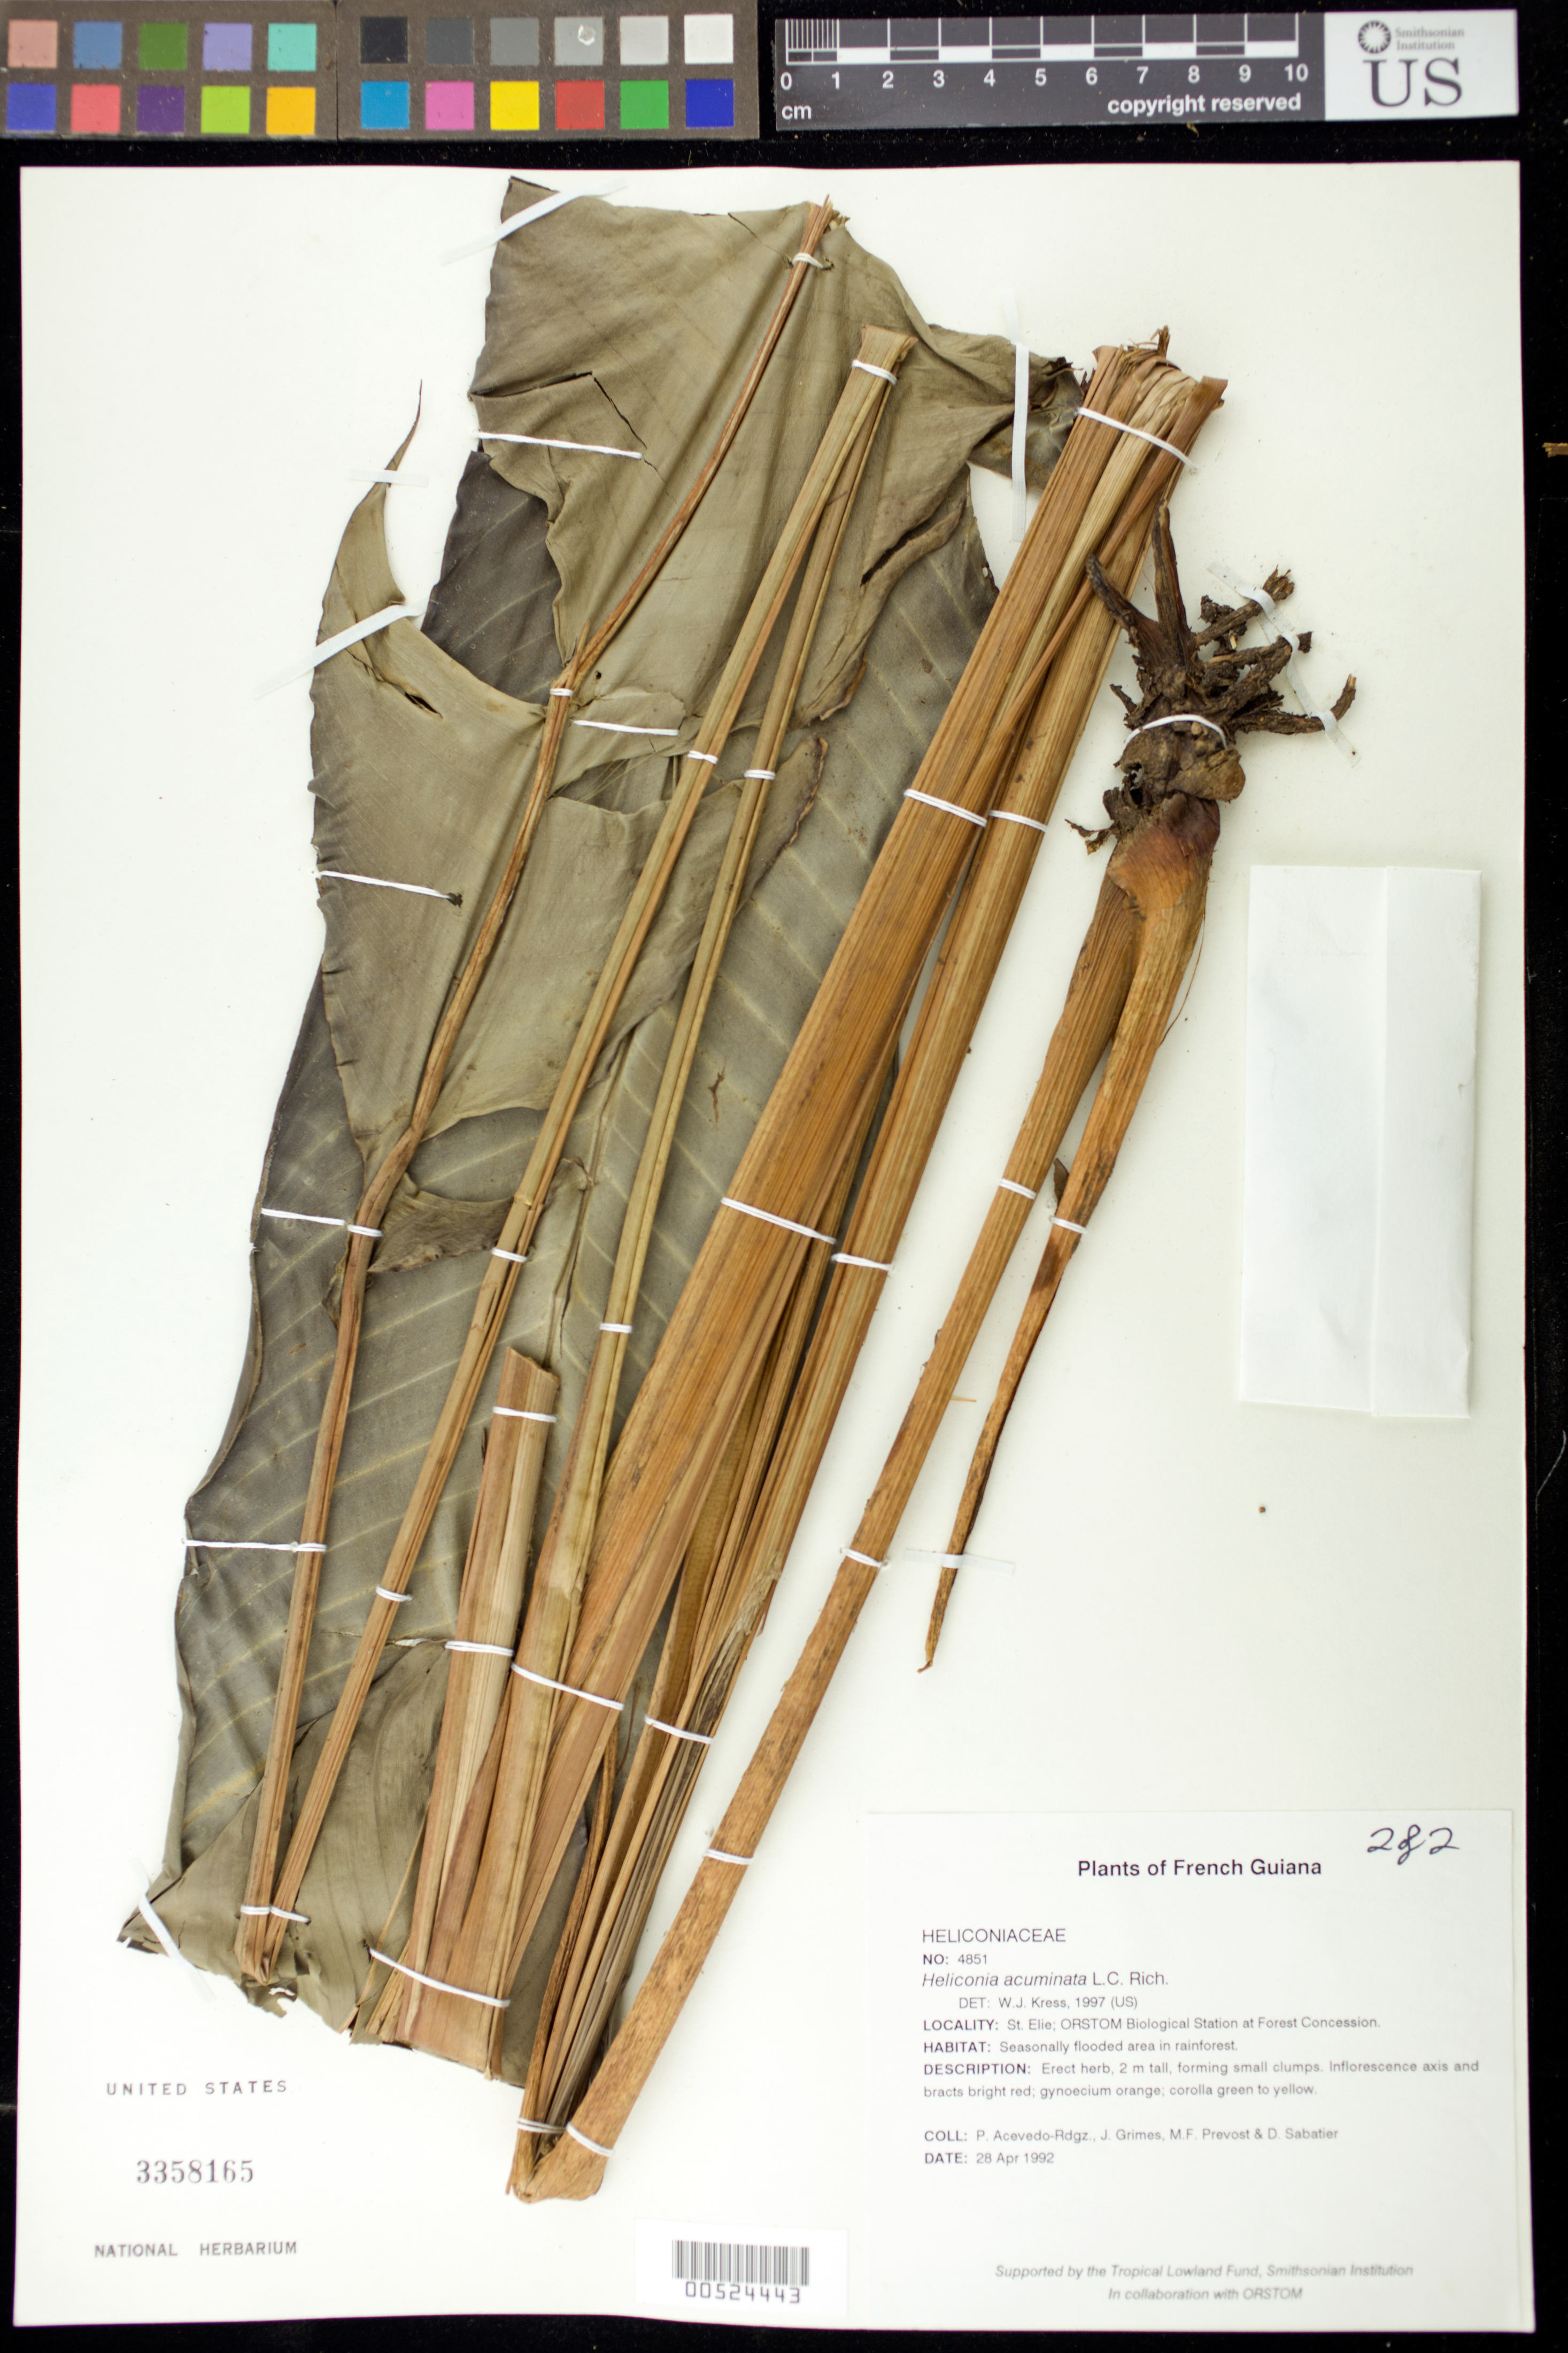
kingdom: Plantae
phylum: Tracheophyta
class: Liliopsida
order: Zingiberales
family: Heliconiaceae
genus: Heliconia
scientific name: Heliconia acuminata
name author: A. Rich.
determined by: Kress, W. J., (US), Smithsonian Institution - National Museum of Natural History (UNITED STATES)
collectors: P. Acevedo-Rodr., J. Grimes, M.-F. Prévost & D. Sabatier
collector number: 4851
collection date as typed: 28 Apr 1992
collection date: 1992-04-28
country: French Guiana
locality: St. Elie; ORSTOM Biological Station at Forest Concession.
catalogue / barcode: US 3358165